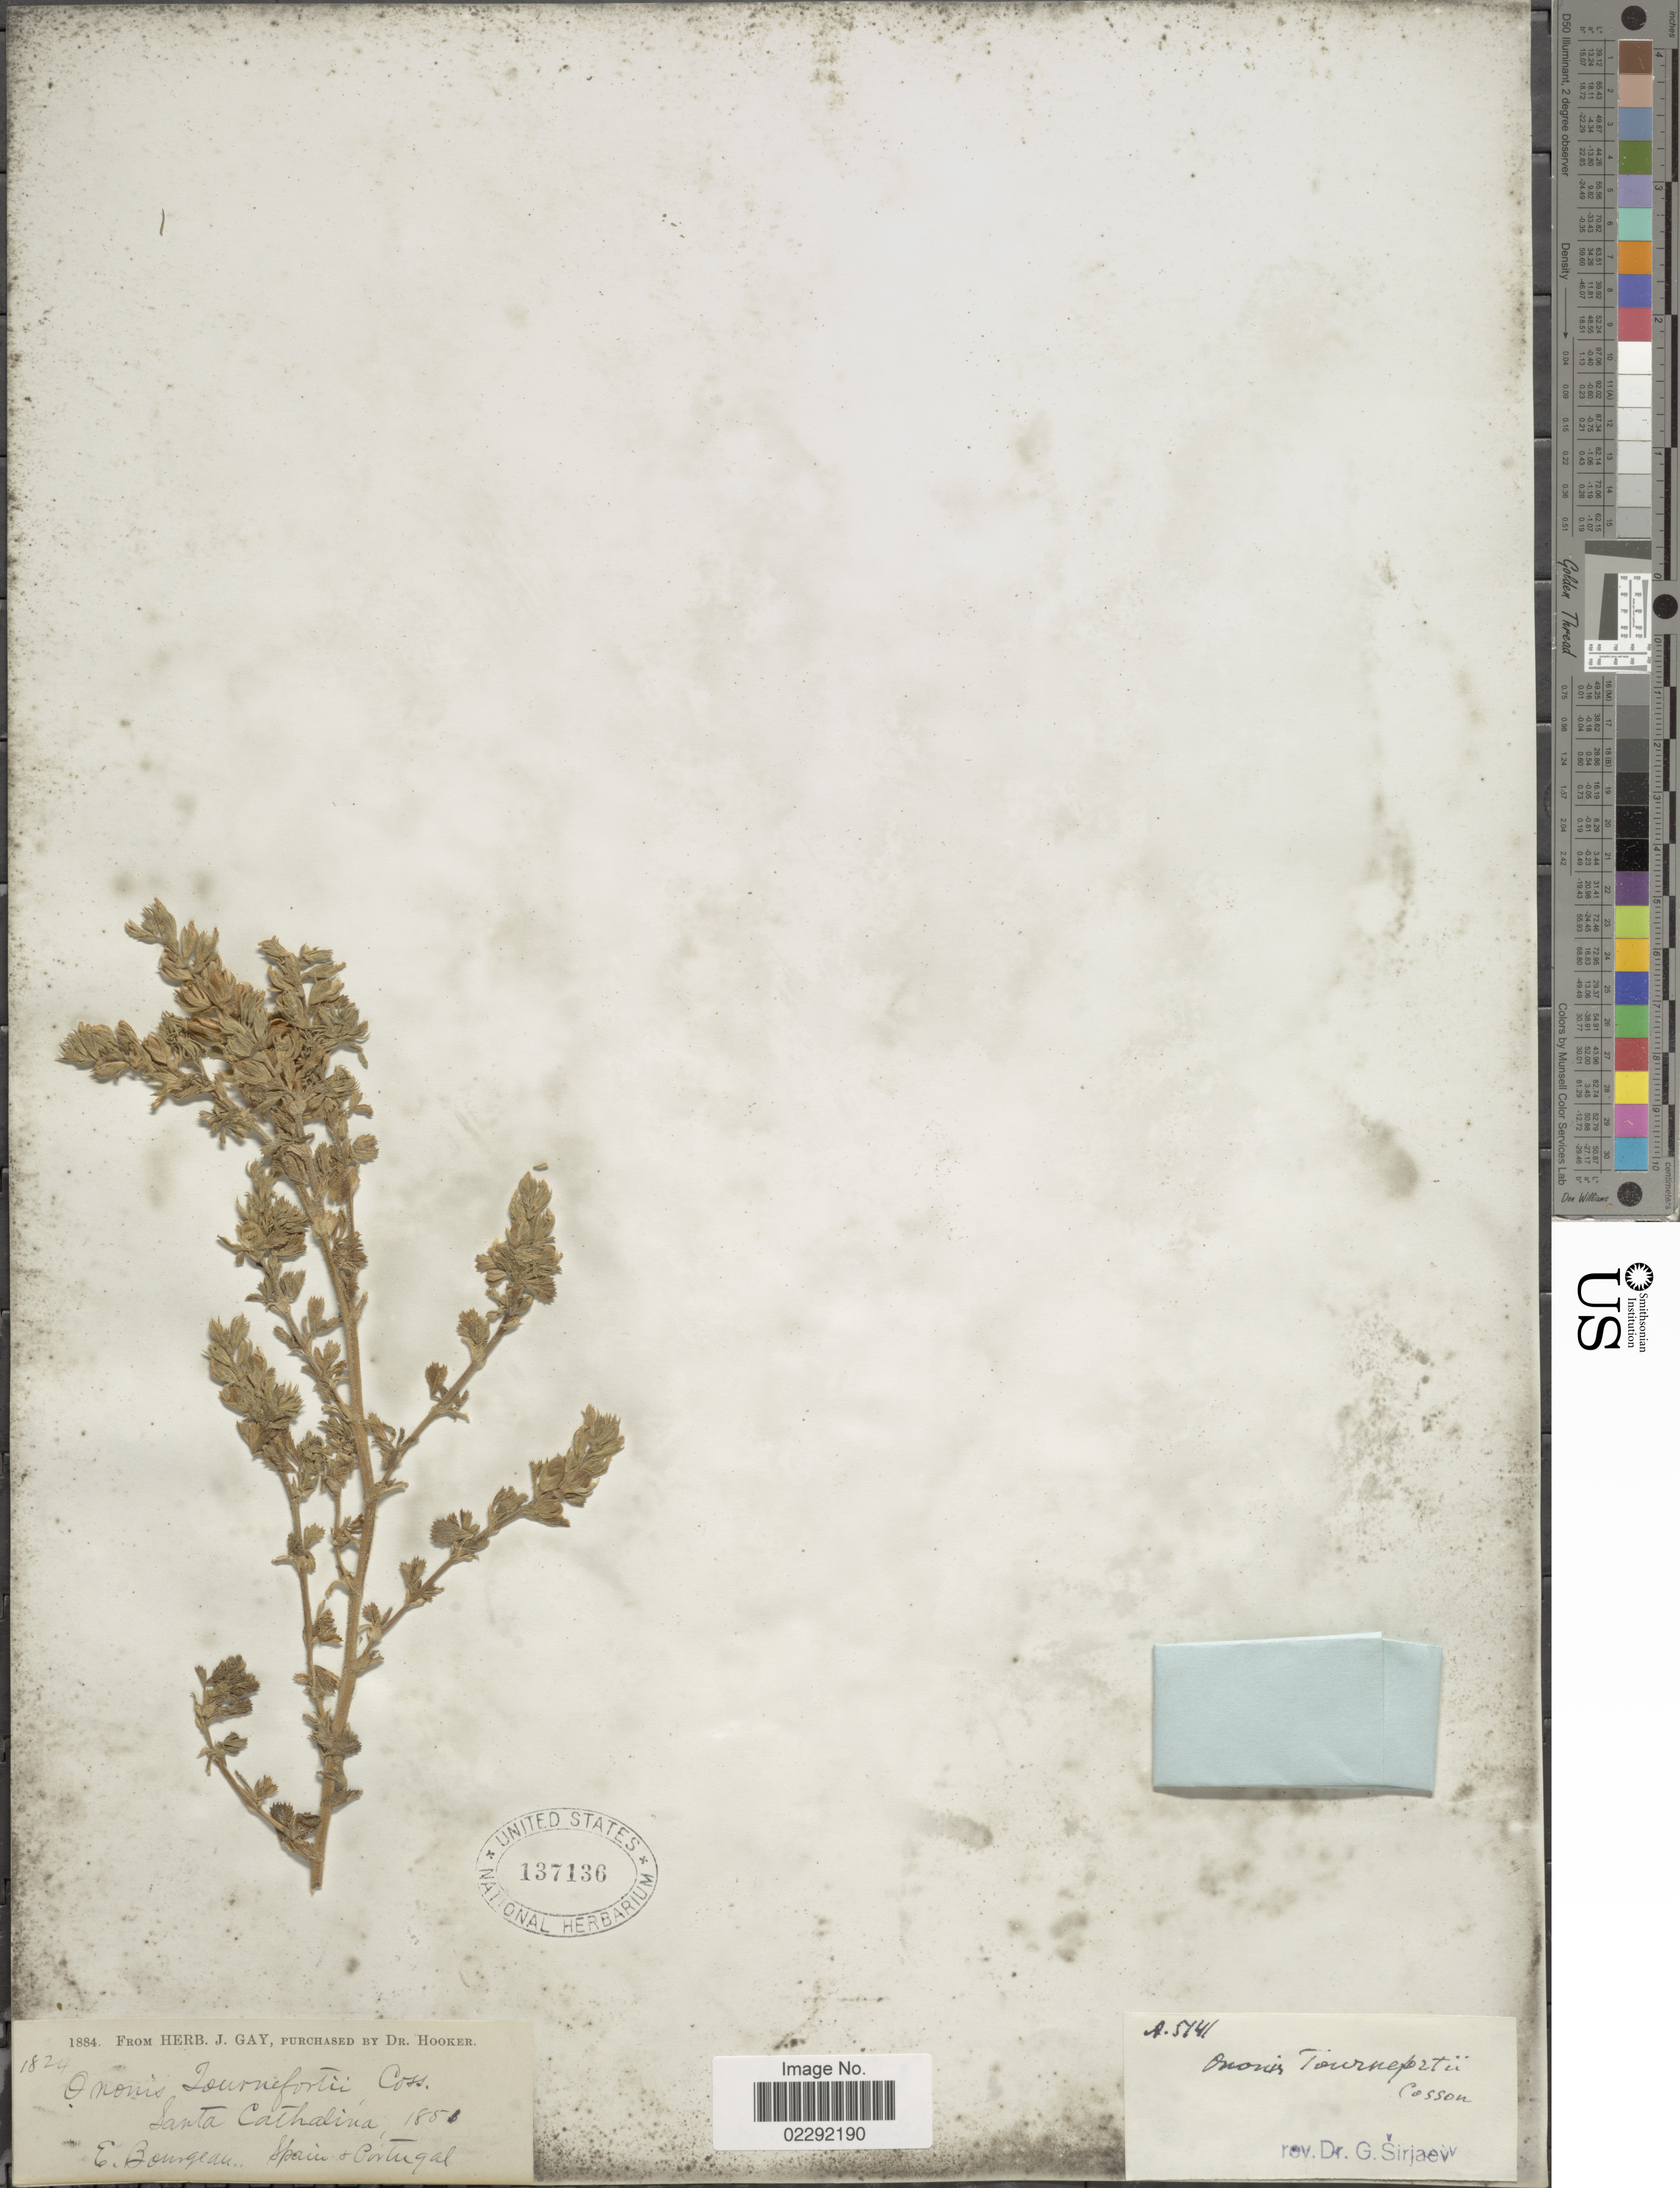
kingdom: Plantae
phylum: Tracheophyta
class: Magnoliopsida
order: Fabales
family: Fabaceae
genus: Ononis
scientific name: Ononis tournefortii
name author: Coss.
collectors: E. Bourgeau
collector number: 1824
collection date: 1851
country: Spain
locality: Spain + Portugal, Santa Cathalina.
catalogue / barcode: US 137136